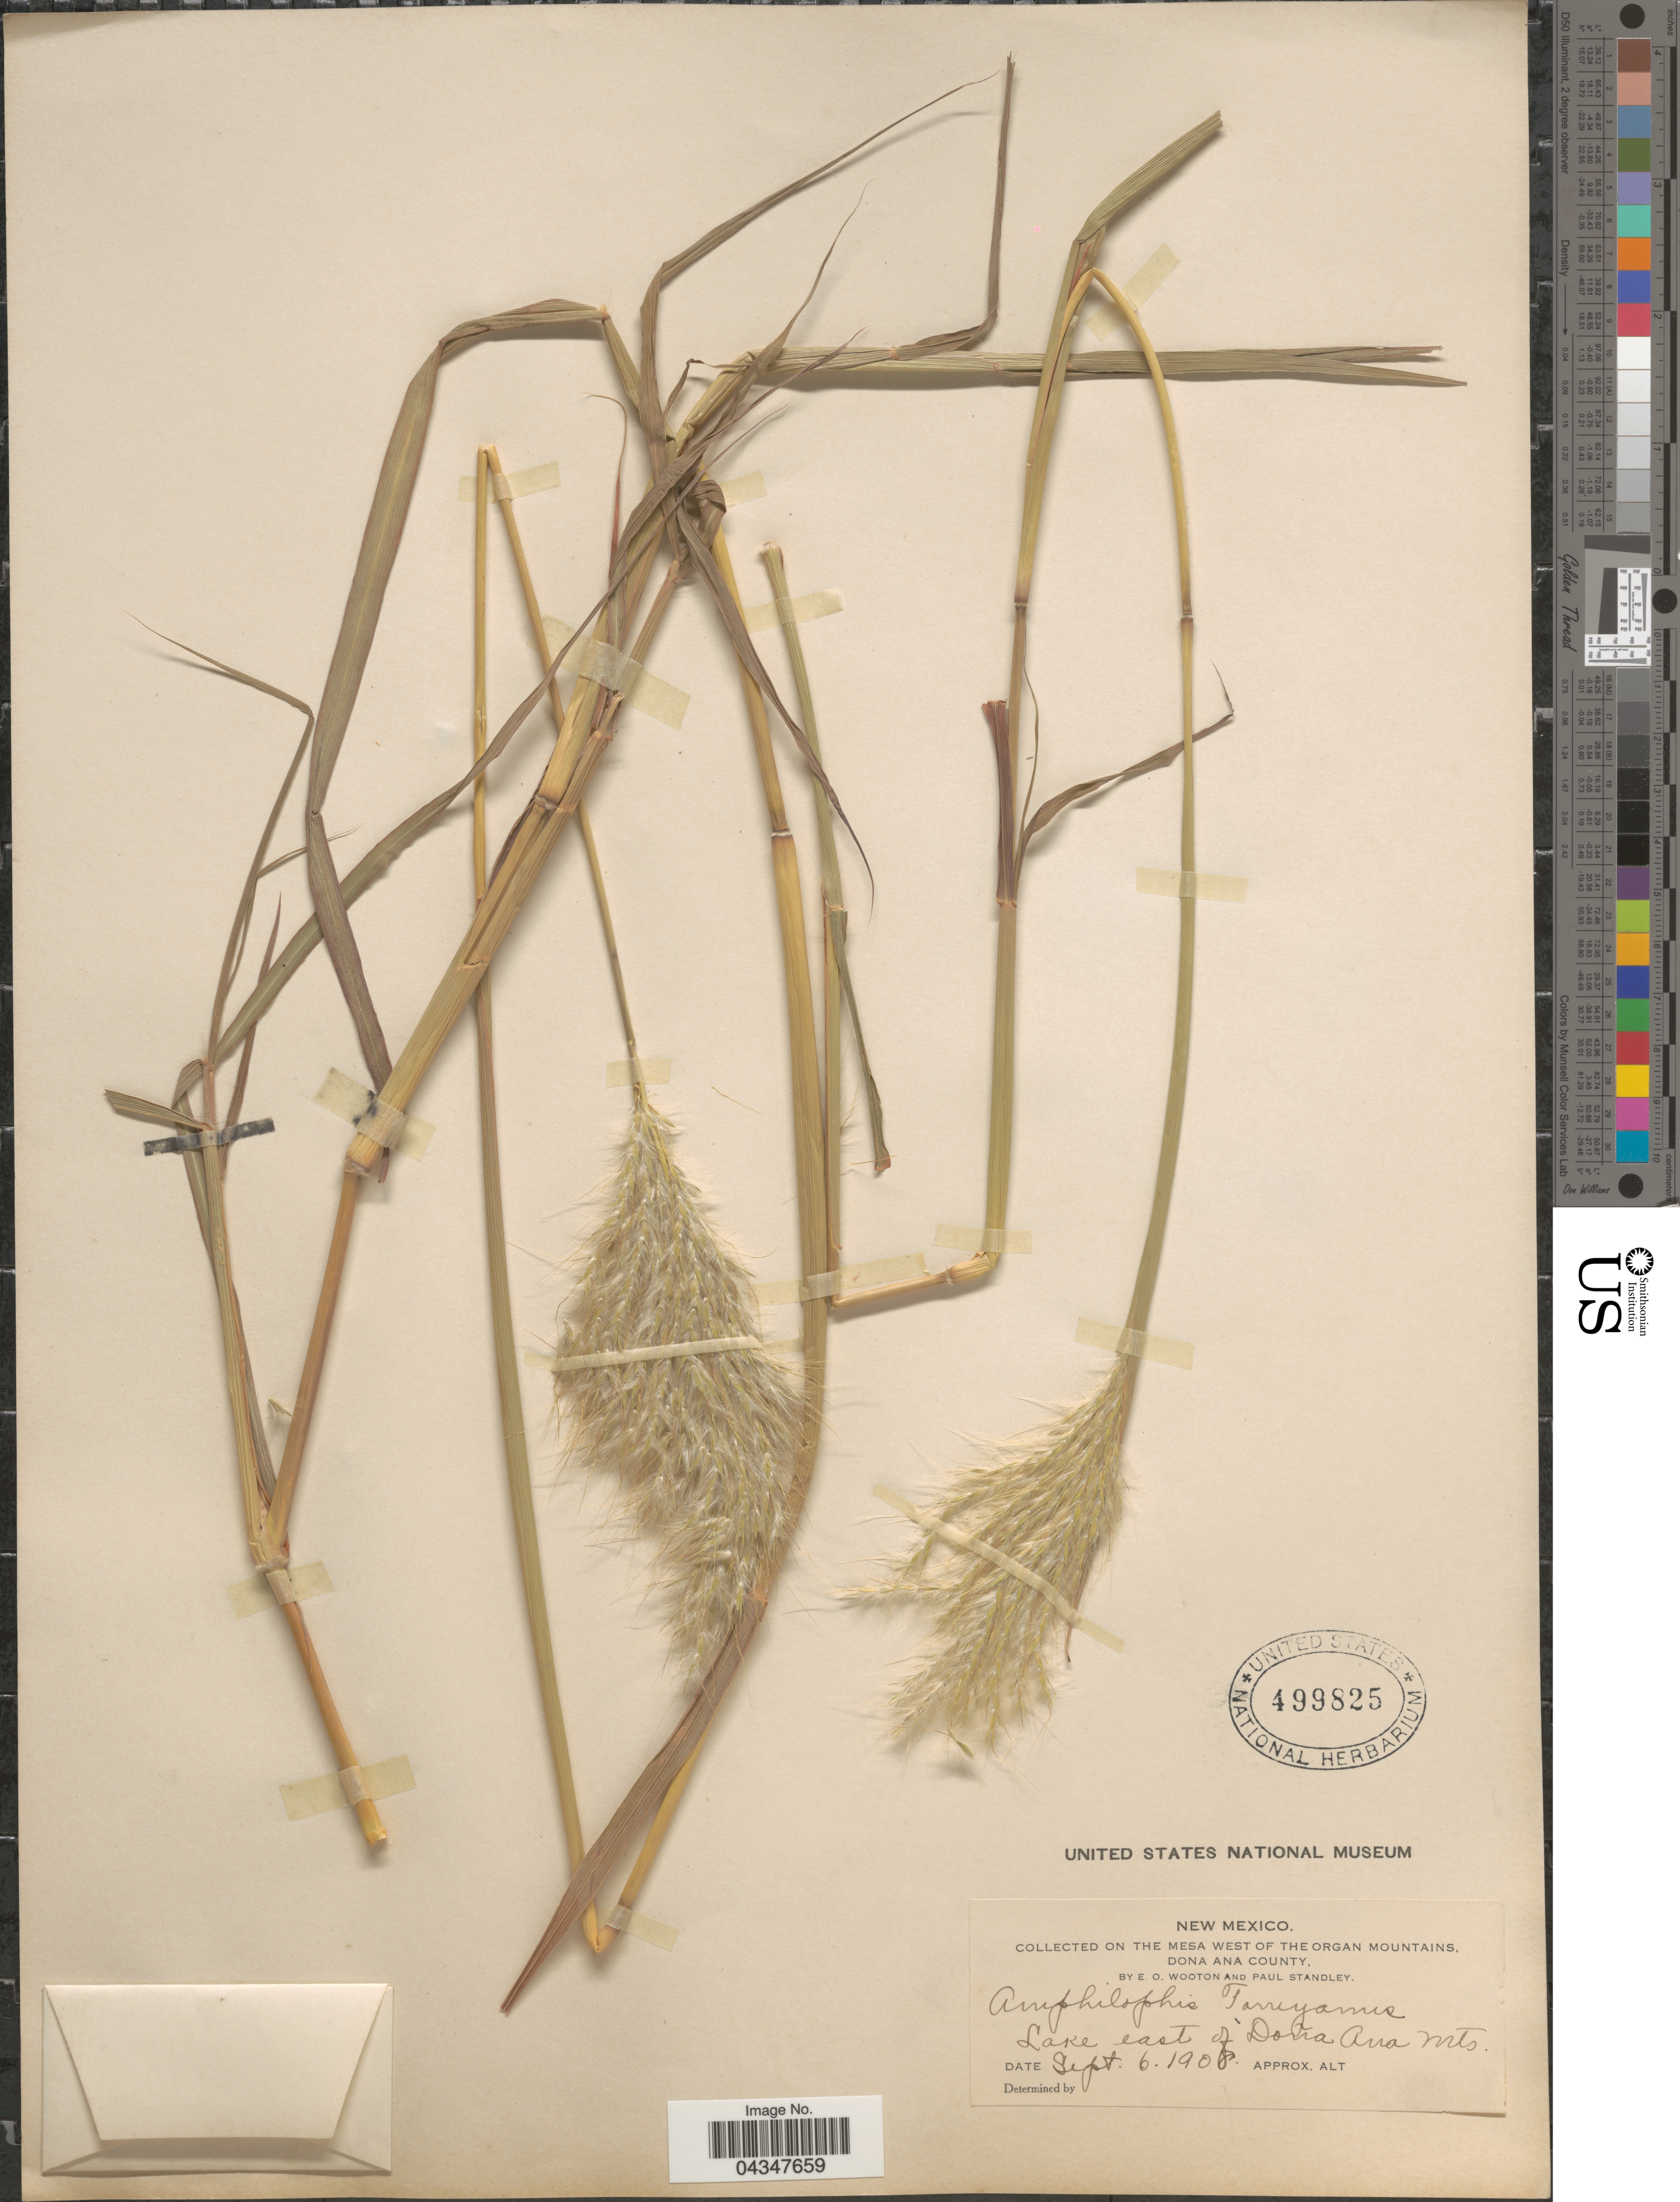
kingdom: Plantae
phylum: Tracheophyta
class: Liliopsida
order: Poales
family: Poaceae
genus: Bothriochloa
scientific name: Bothriochloa barbinodis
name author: (Lag.) Herter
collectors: E. O. Wooton & P. C. Standley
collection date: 1908-09-06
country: United States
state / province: New Mexico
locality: The Mesa West Of The Organ Mountains, Dona Ana County. Lake east of Doña Ana Mts.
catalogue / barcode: US 499825